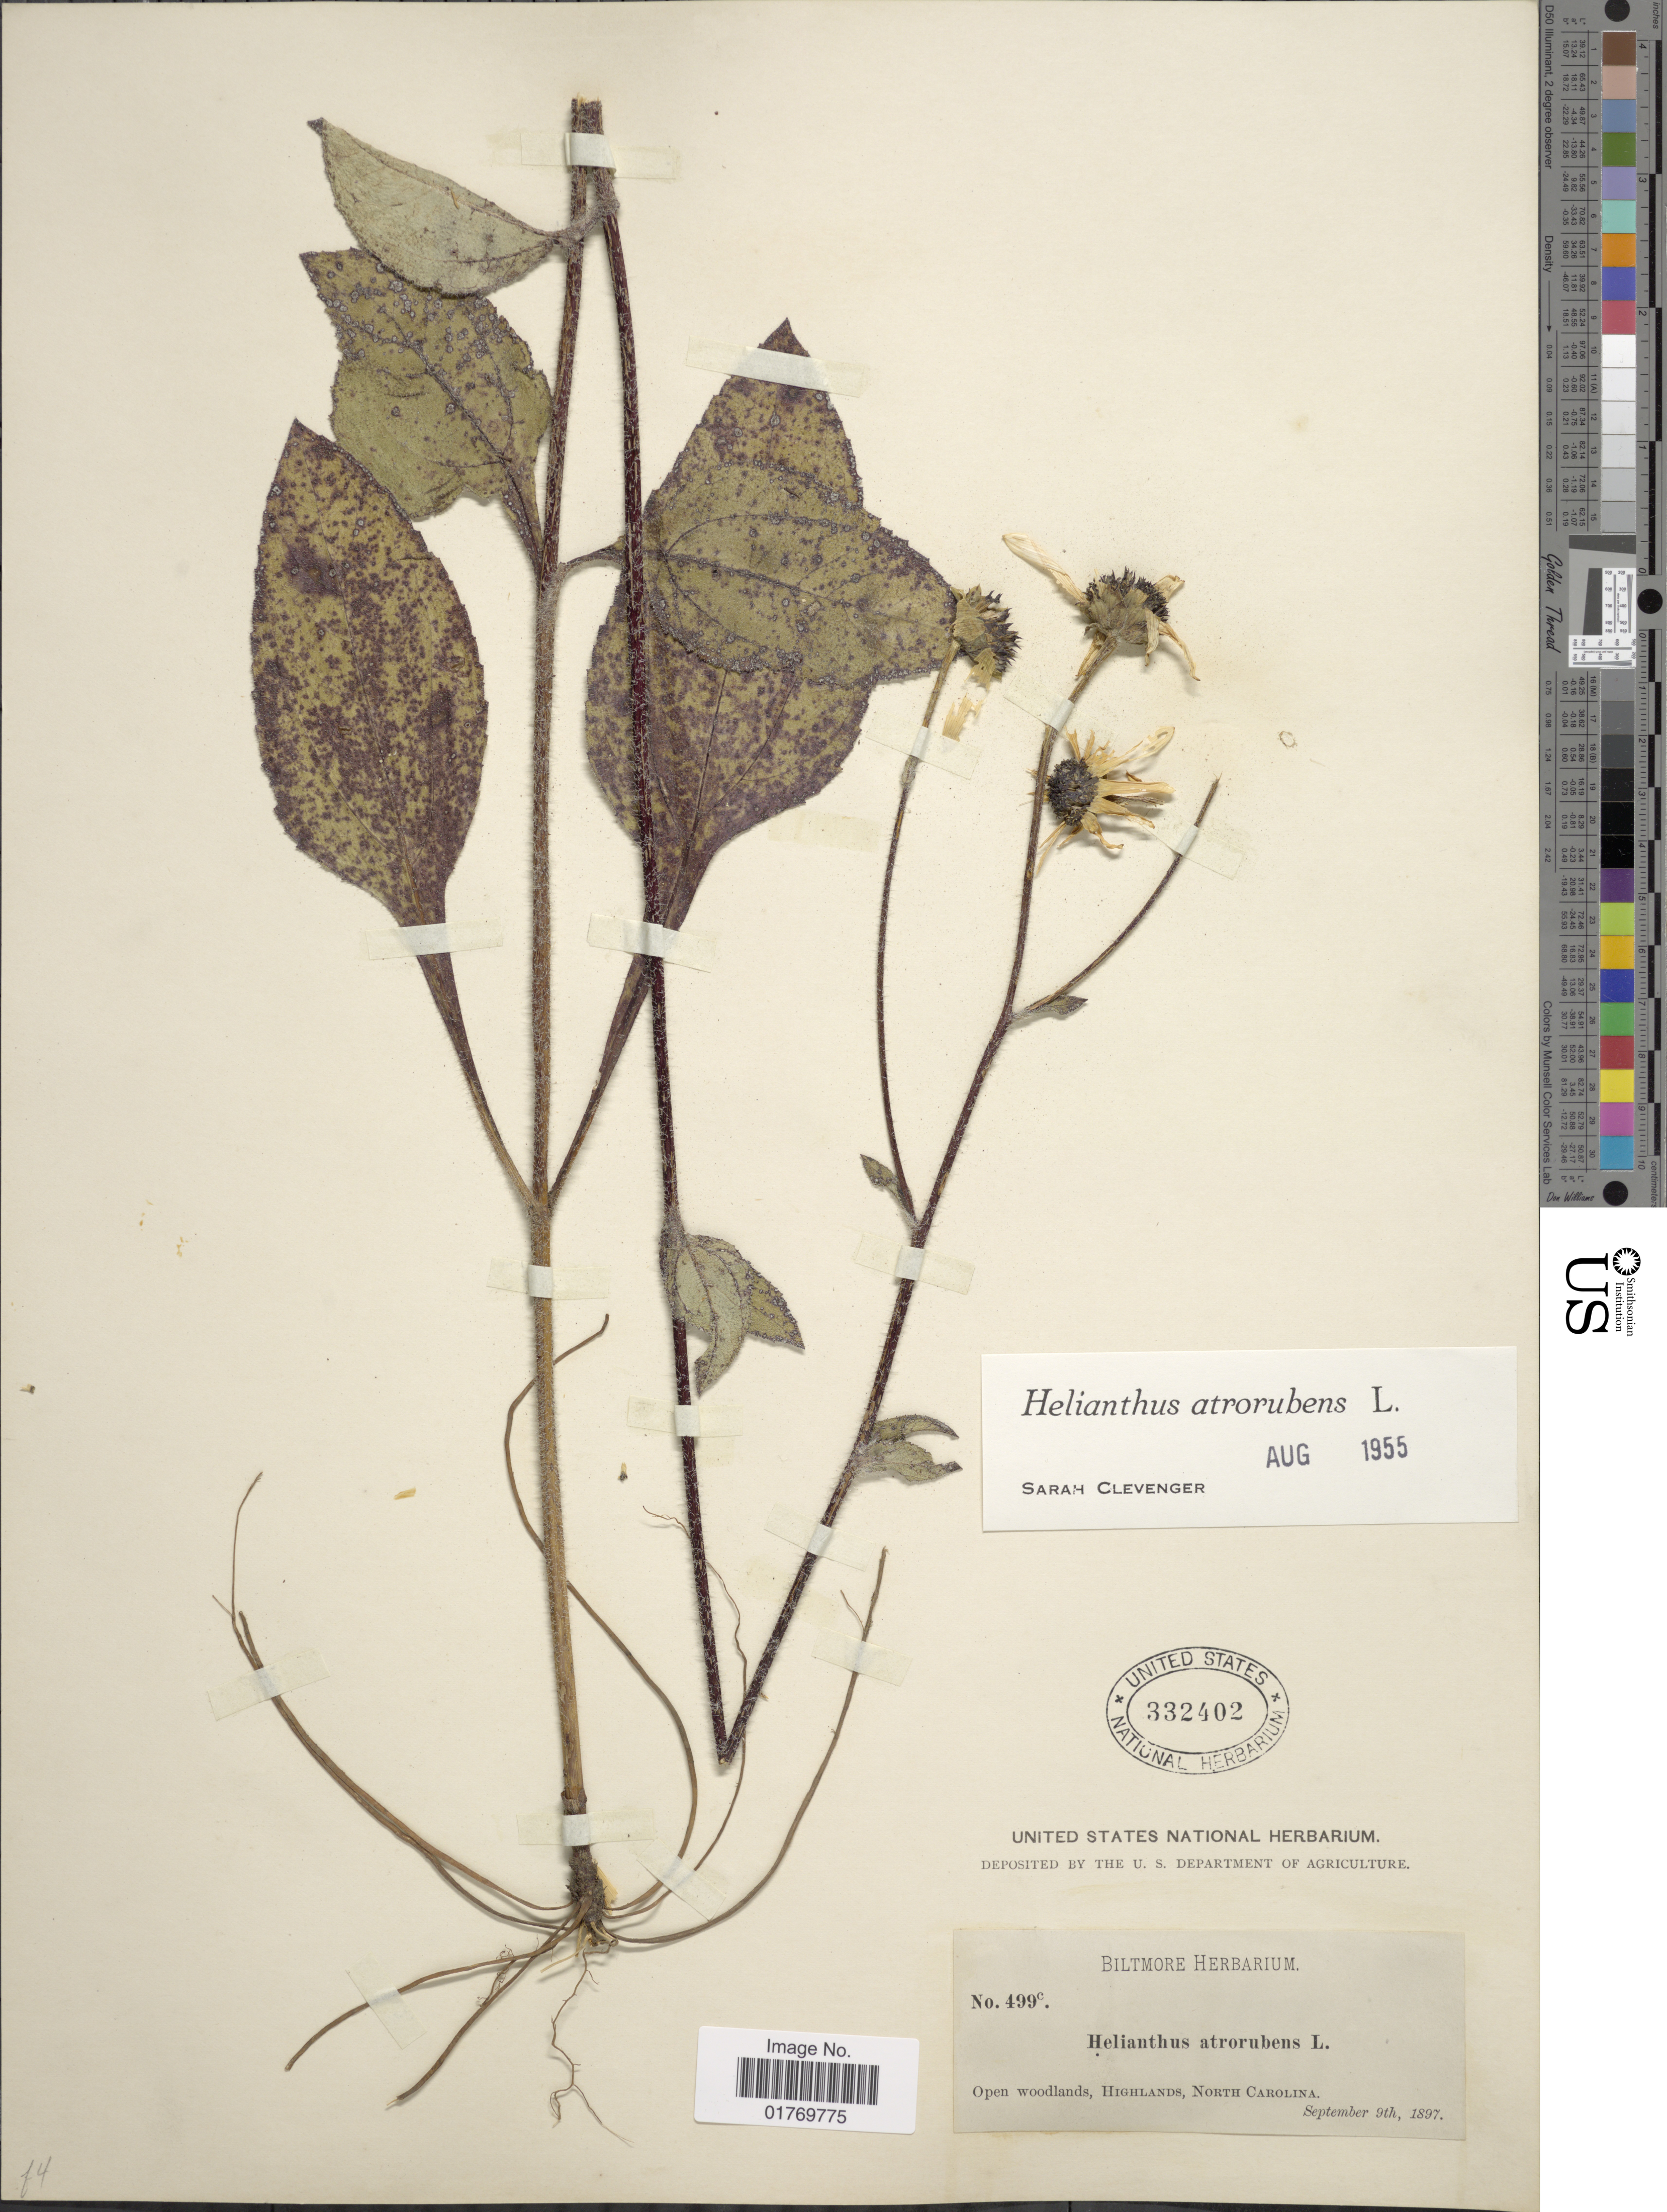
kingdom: Plantae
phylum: Tracheophyta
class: Magnoliopsida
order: Asterales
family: Asteraceae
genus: Helianthus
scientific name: Helianthus atrorubens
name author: L.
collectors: ex herb. Biltmore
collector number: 499c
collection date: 1897-09-09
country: United States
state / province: North Carolina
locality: Highlands, North Carolina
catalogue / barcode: US 332402